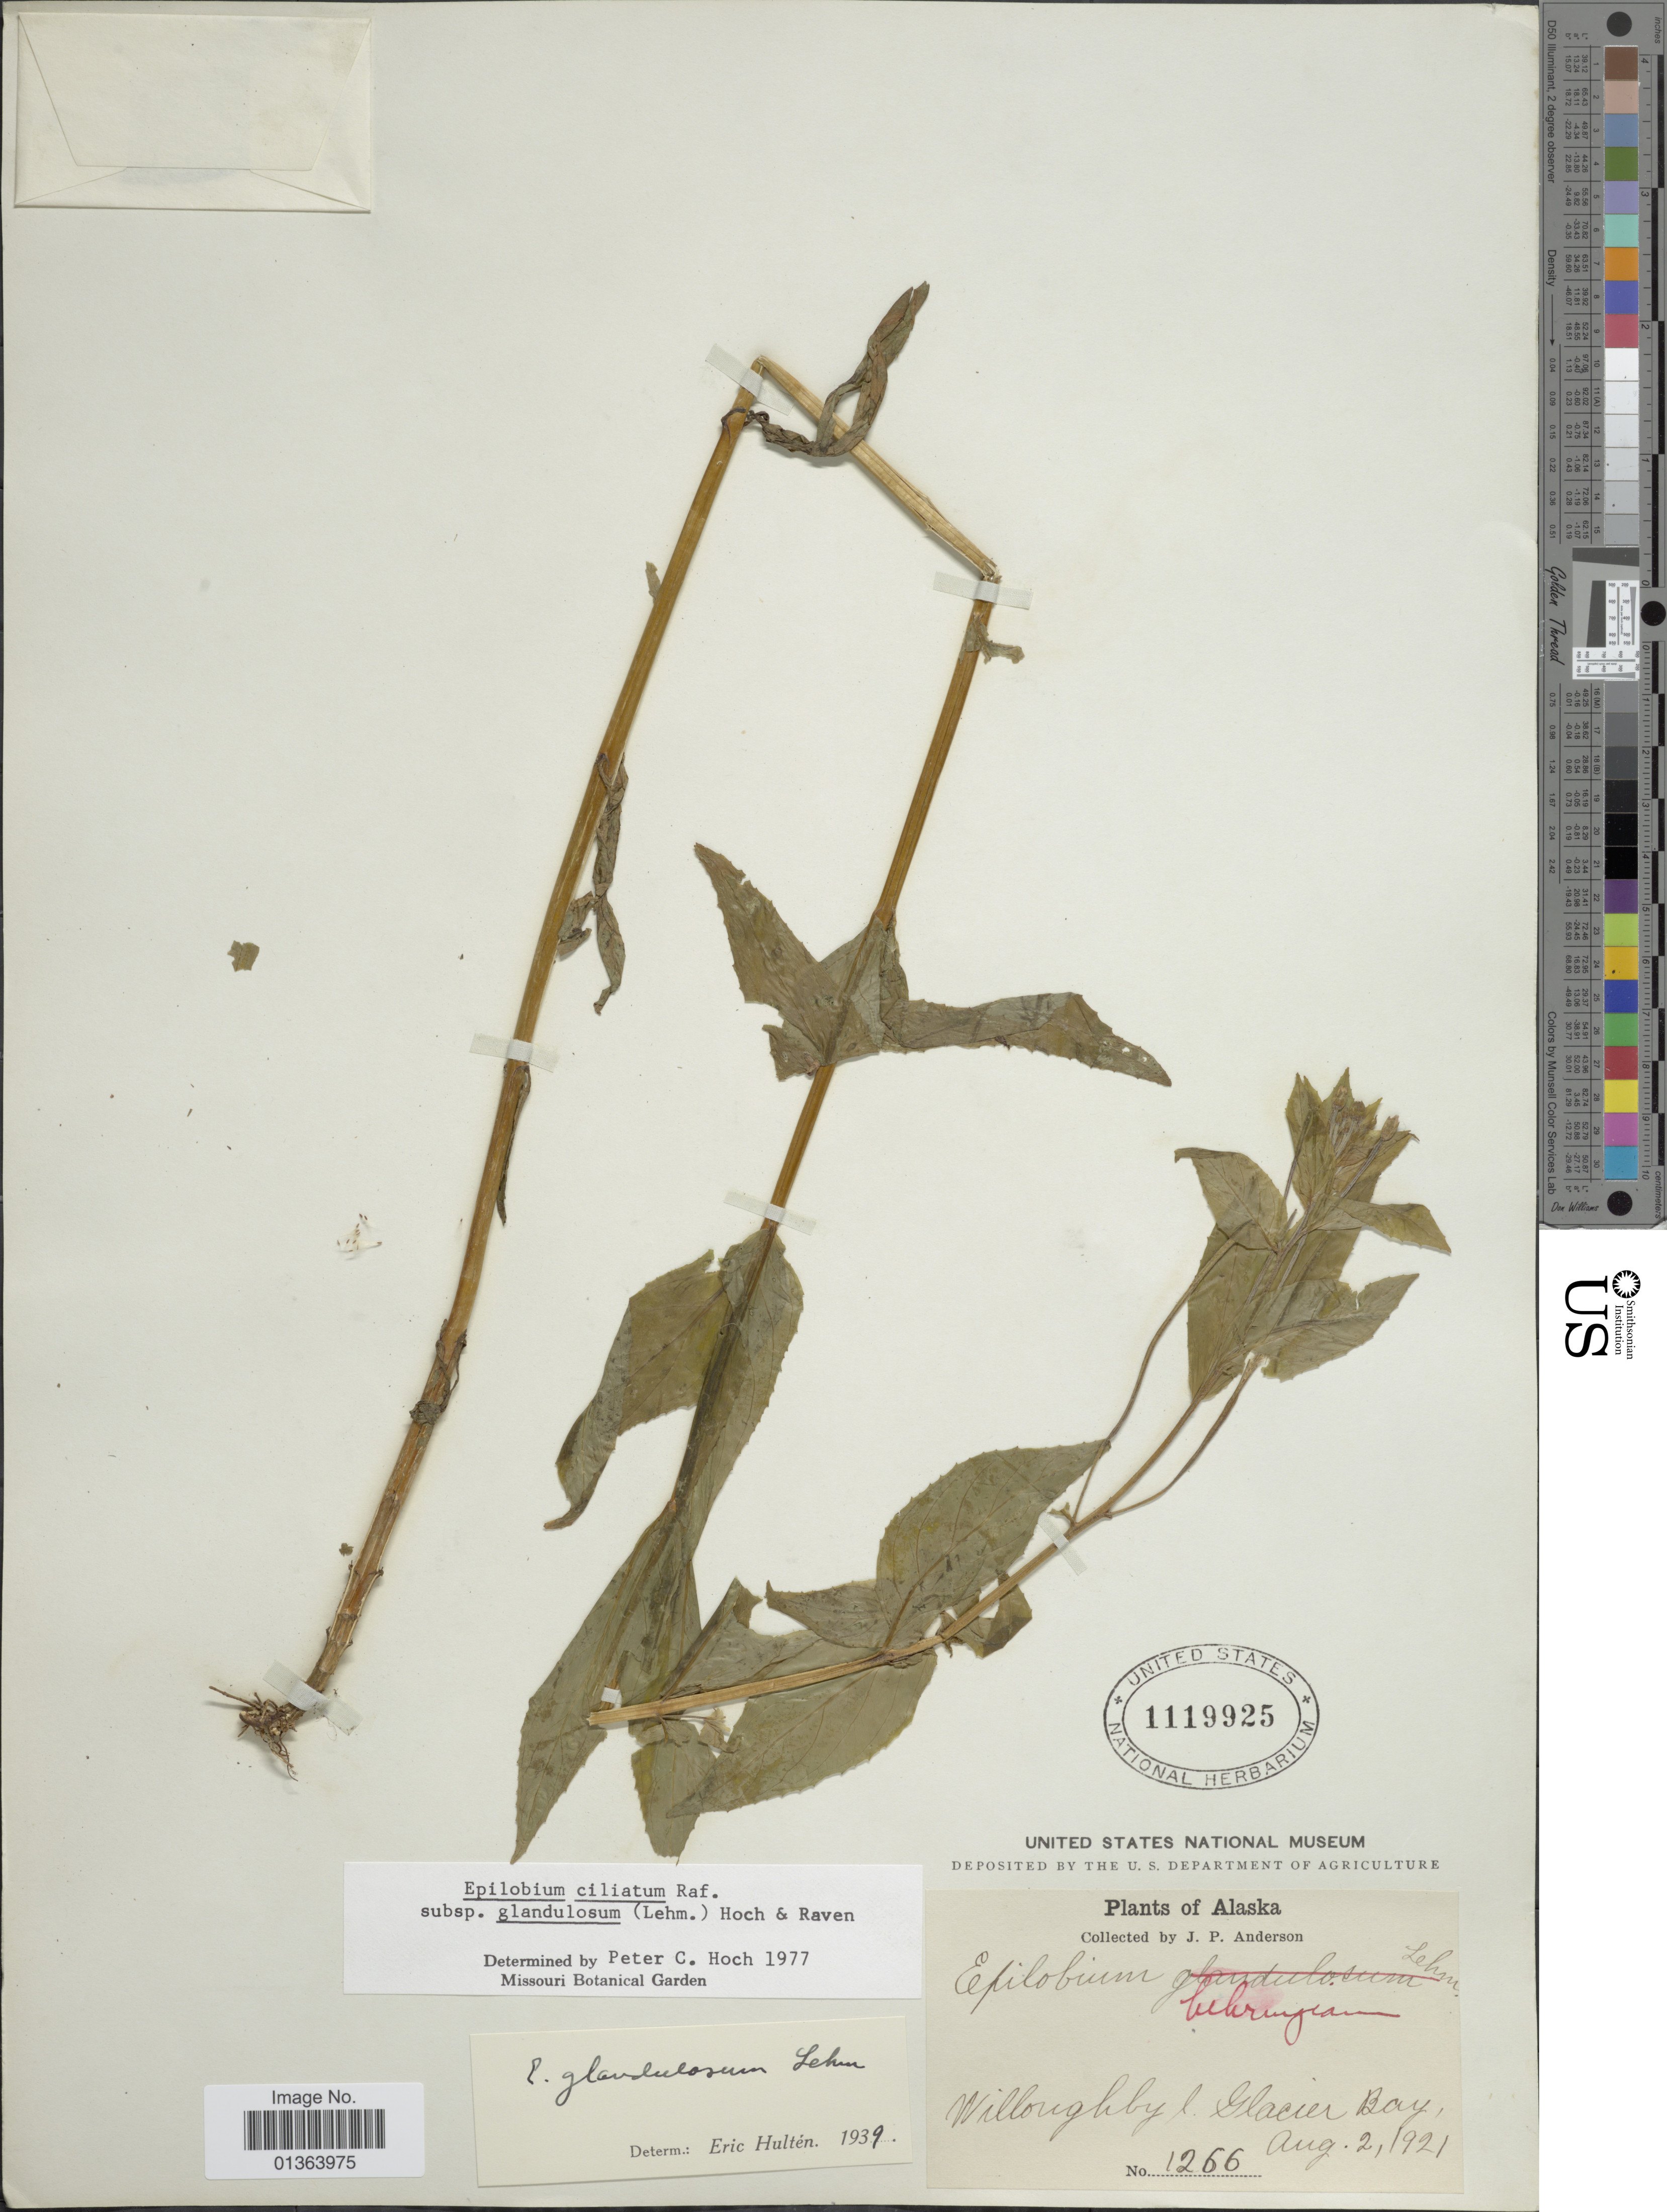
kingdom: Plantae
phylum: Tracheophyta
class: Magnoliopsida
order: Myrtales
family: Onagraceae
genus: Epilobium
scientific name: Epilobium ciliatum subsp. glandulosum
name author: (Lehm.) Hoch & P.H. Raven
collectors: J. P. Anderson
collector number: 1266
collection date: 1921-08-02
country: United States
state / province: Alaska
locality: Willoughby l. Glacier Bay.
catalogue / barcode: US 1119925